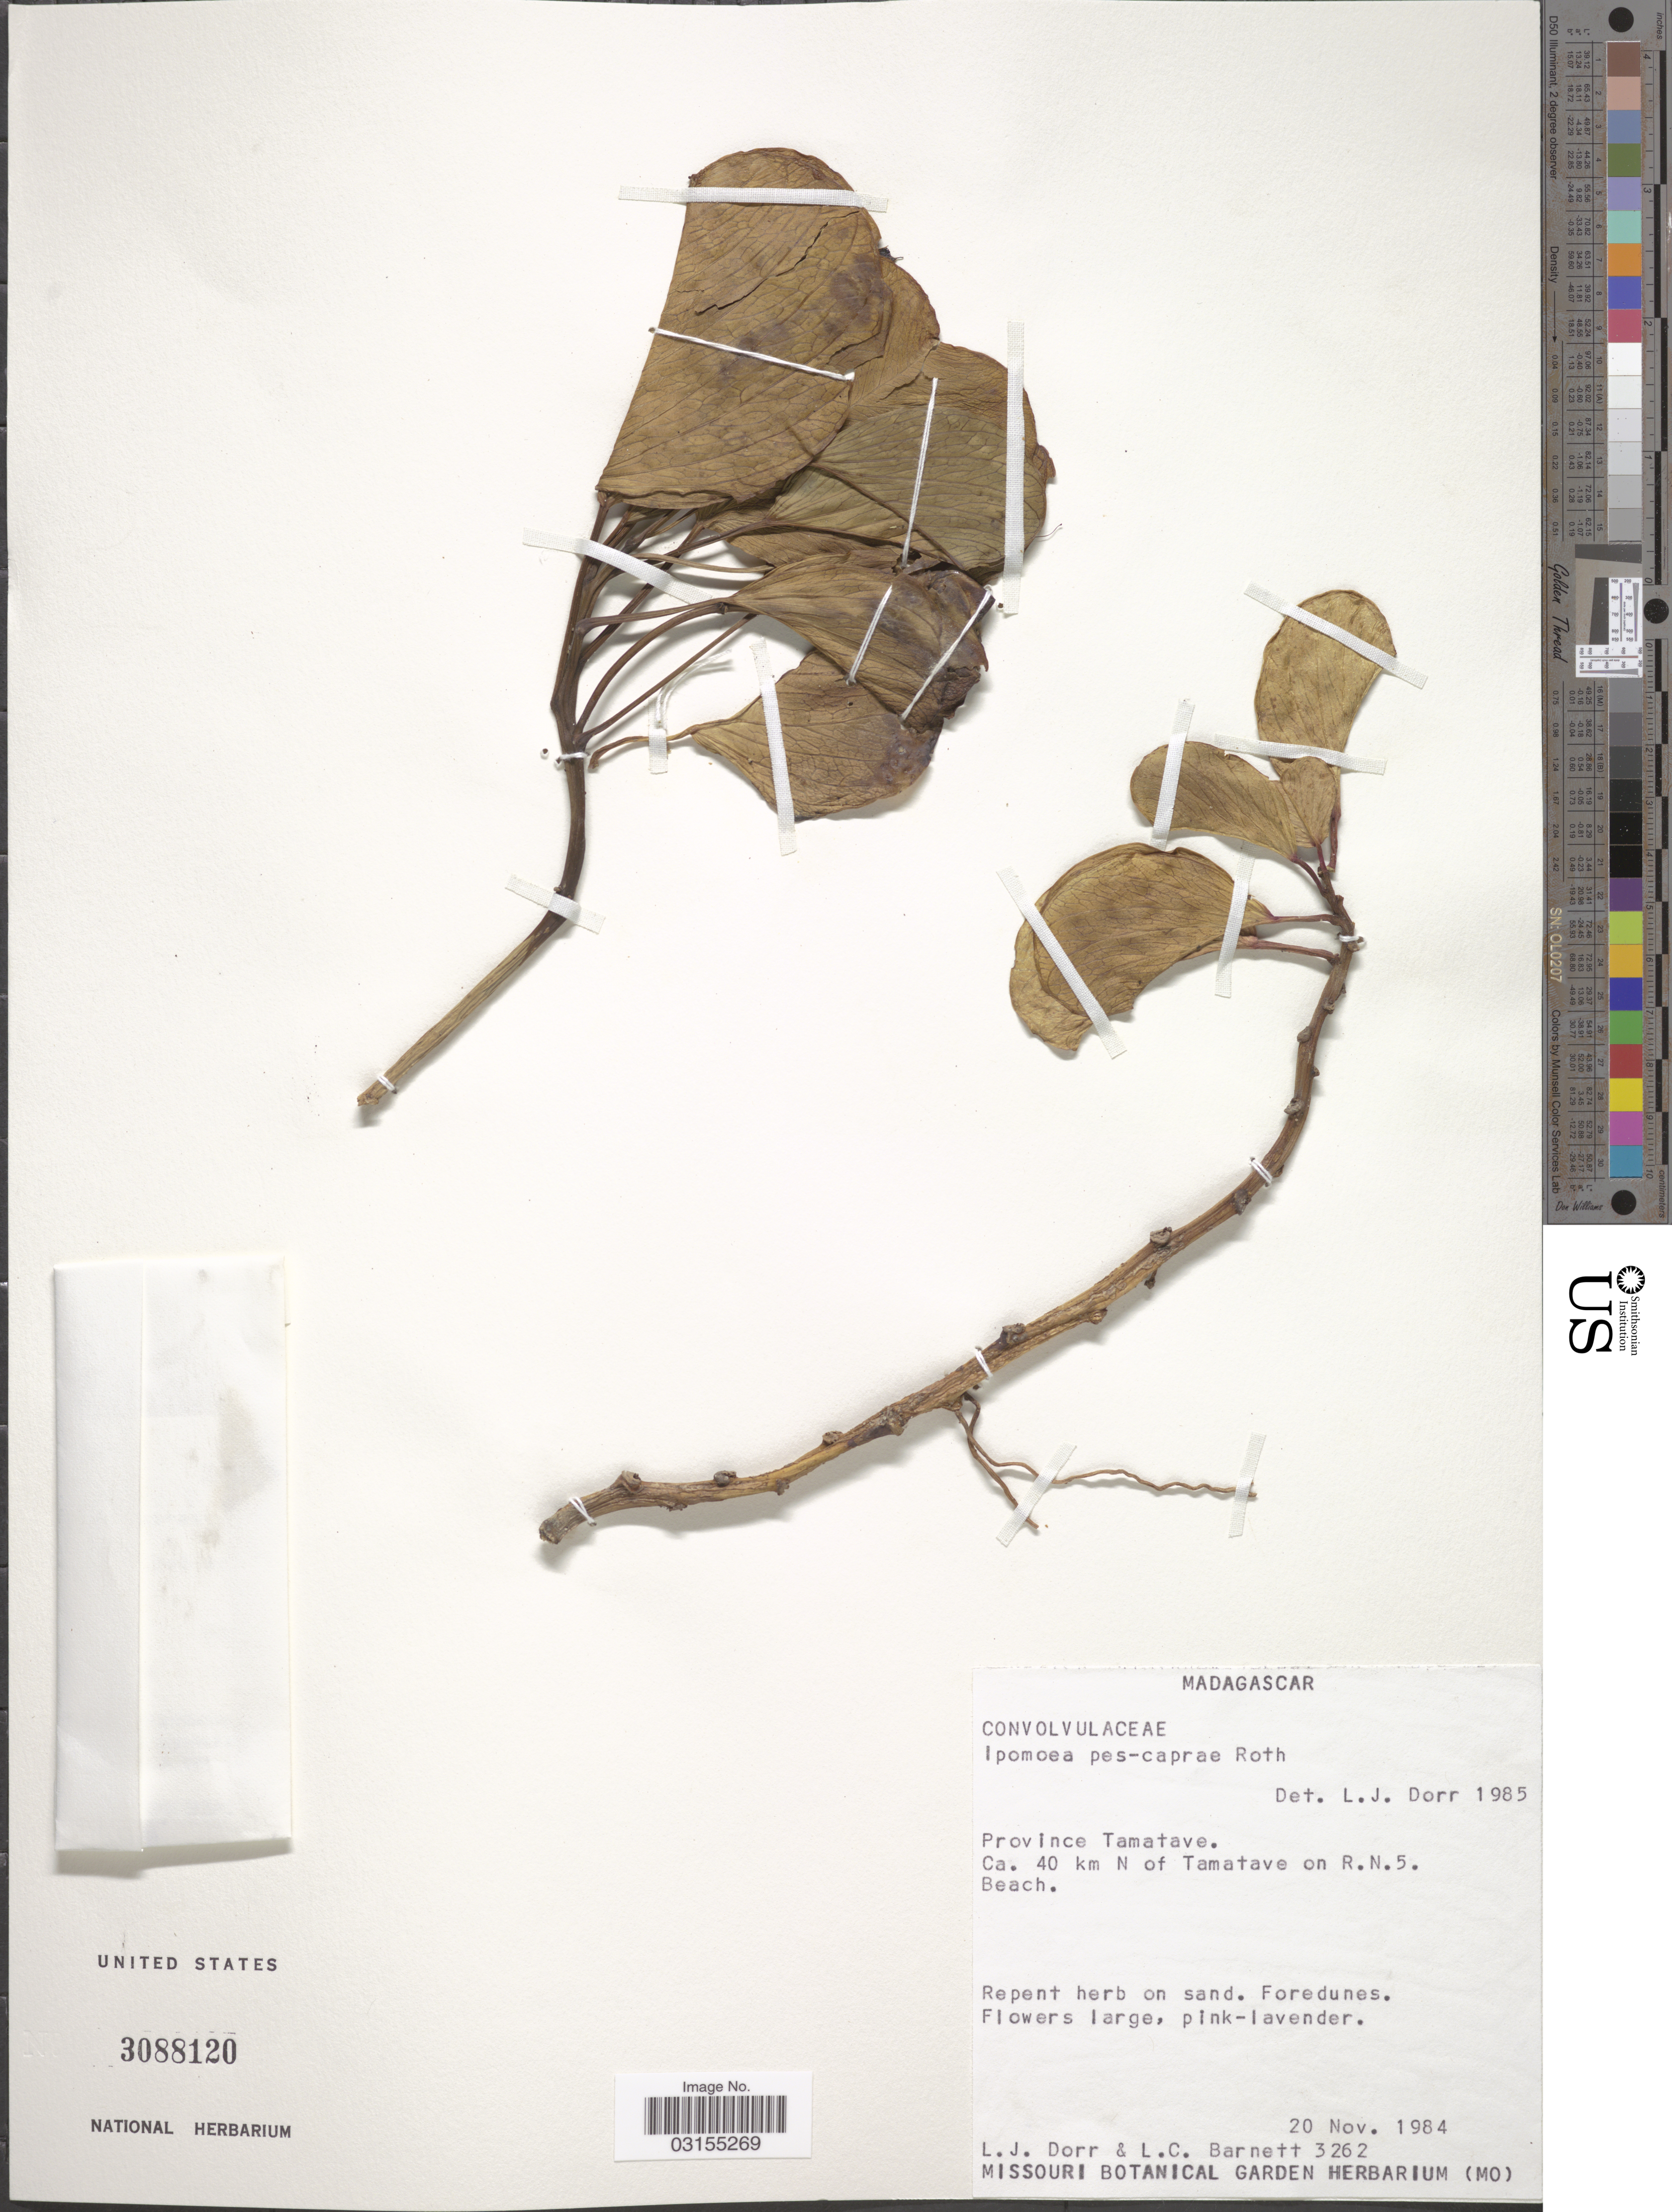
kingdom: Plantae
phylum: Tracheophyta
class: Magnoliopsida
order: Solanales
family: Convolvulaceae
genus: Ipomoea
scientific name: Ipomoea pes-caprae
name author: (L.) R. Br.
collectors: L. J. Dorr & L. C. Barnett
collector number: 3262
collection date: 1984-11-20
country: Mauritius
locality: Province Tamatave. Ca. 40 km N of Tamatave on R.N. 5. Beach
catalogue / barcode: US 3088120